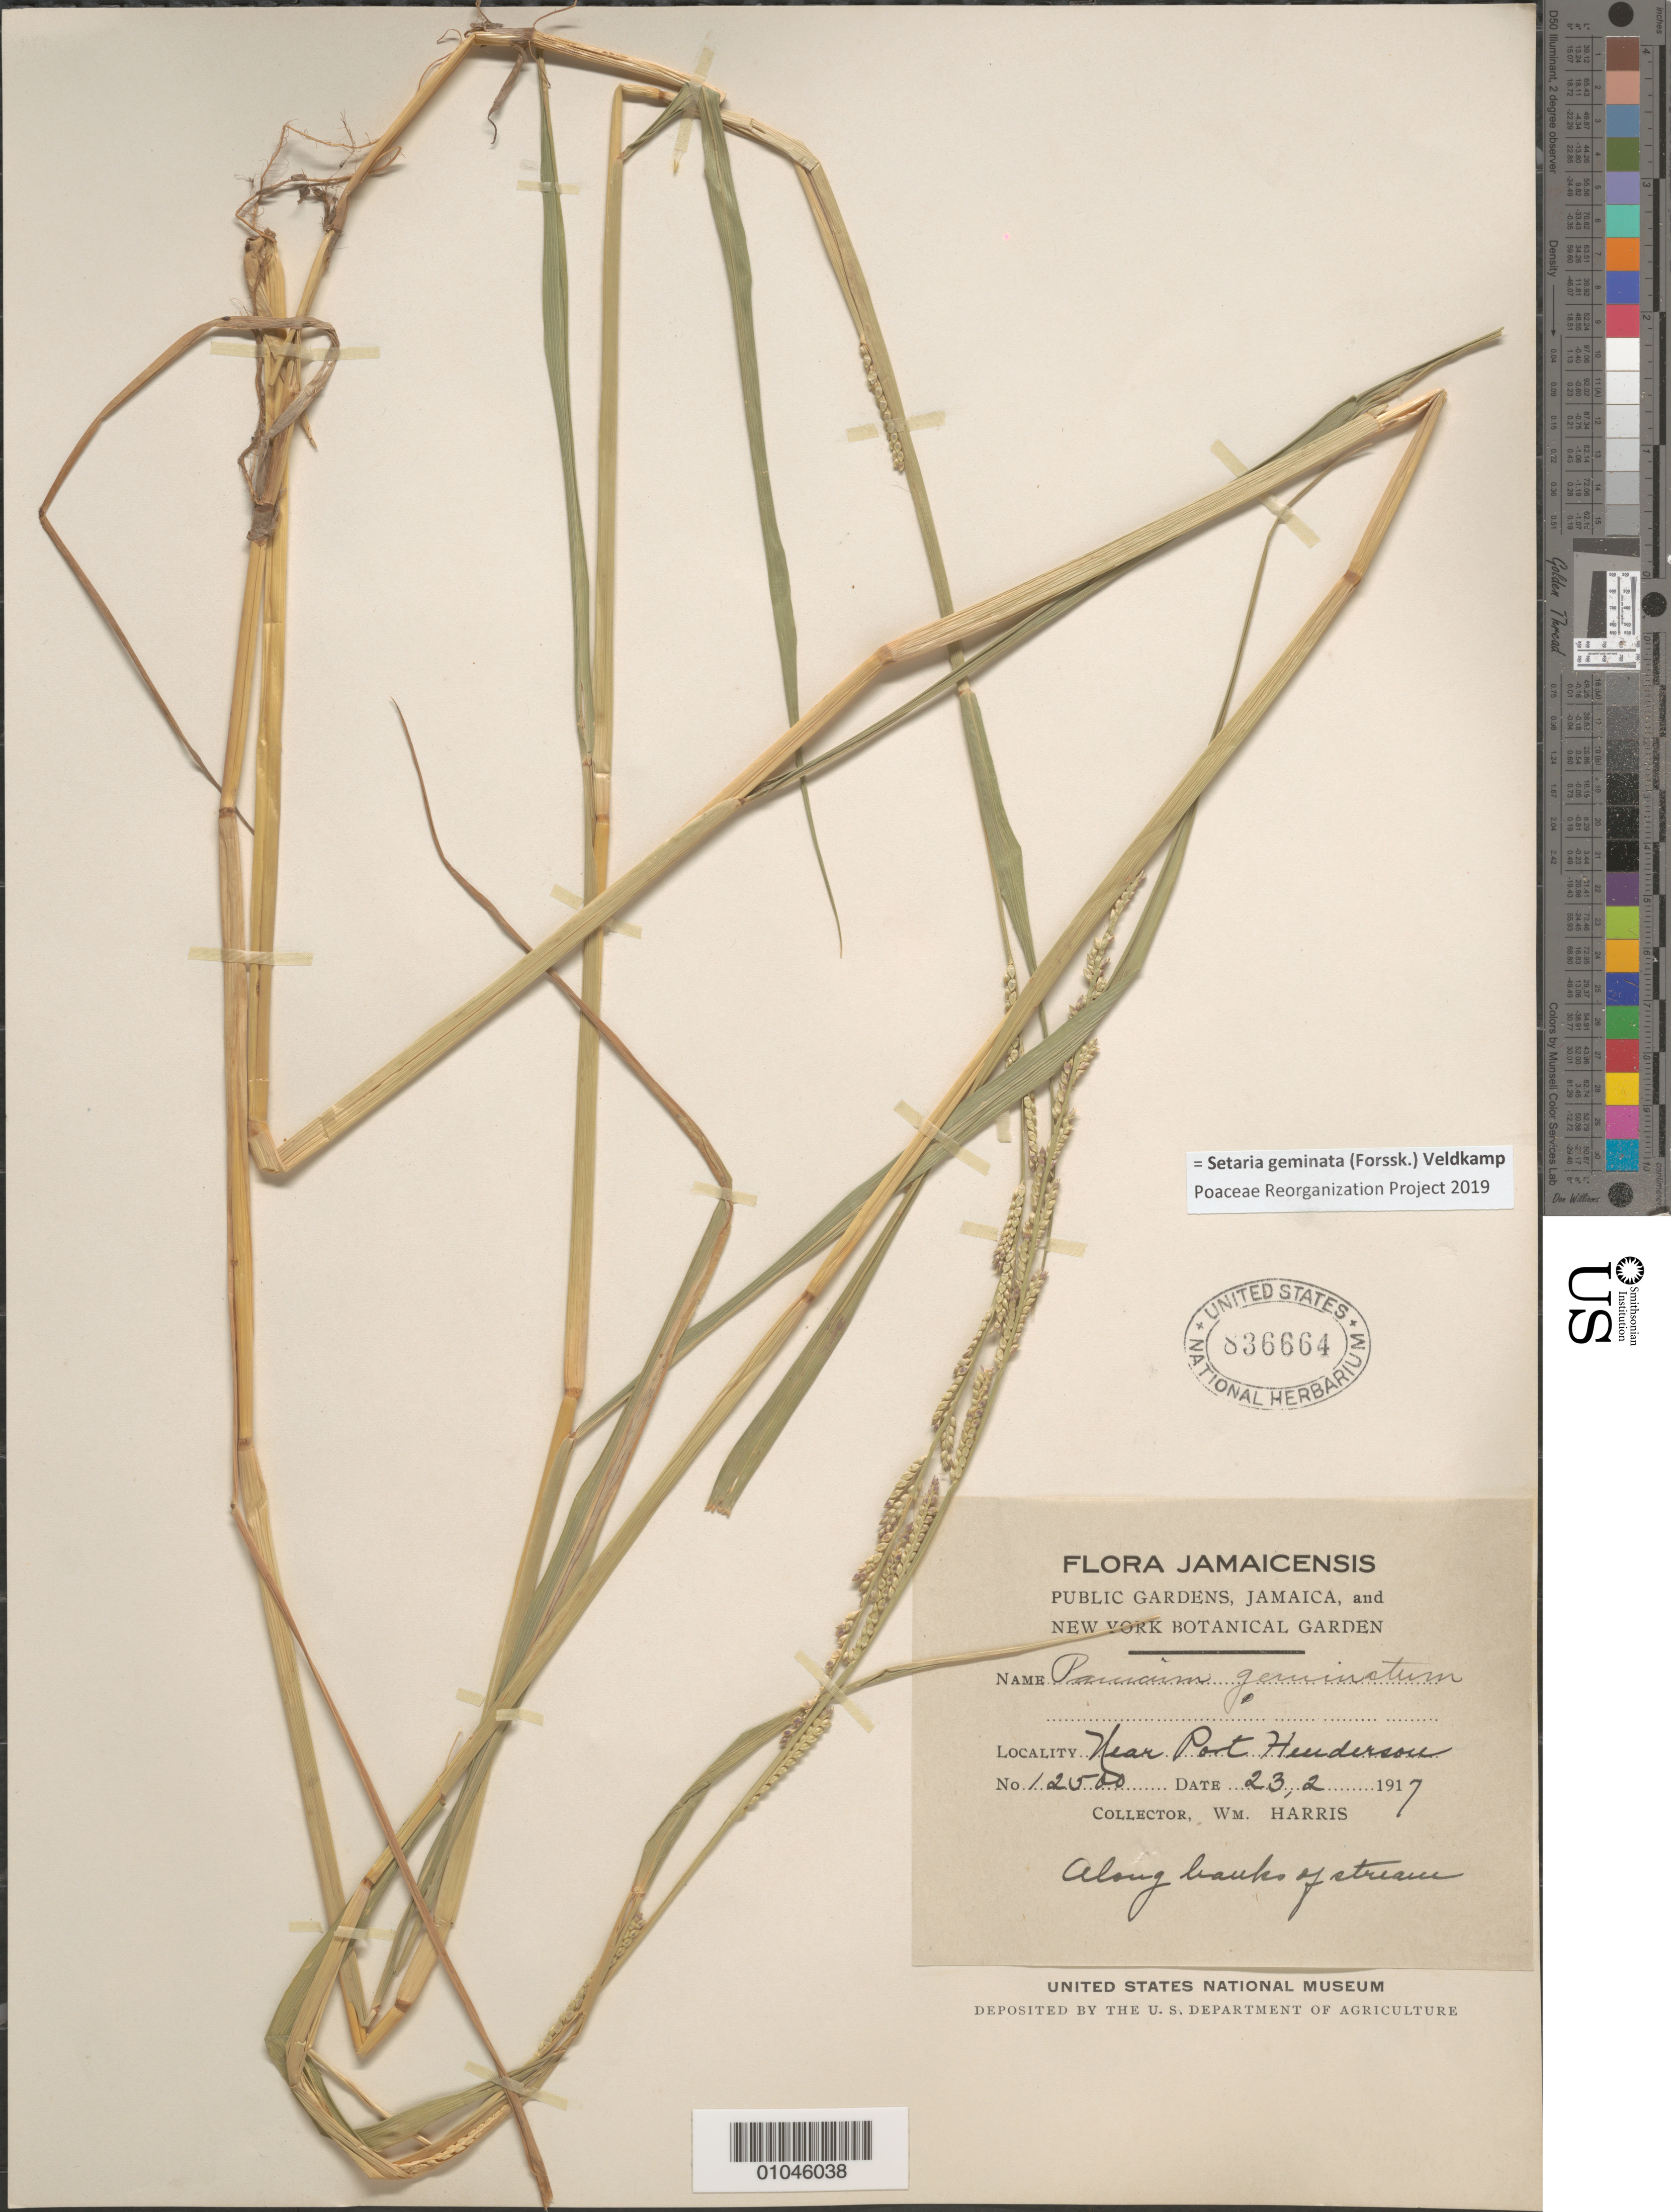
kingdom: Plantae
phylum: Tracheophyta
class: Liliopsida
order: Poales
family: Poaceae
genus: Paspalidium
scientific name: Paspalidium geminatum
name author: (Forssk.) Stapf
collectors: W. Harris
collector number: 12500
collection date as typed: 23 Feb 1917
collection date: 1917-02-23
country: Jamaica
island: Jamaica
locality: Near Port Herdersou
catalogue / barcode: US 836664